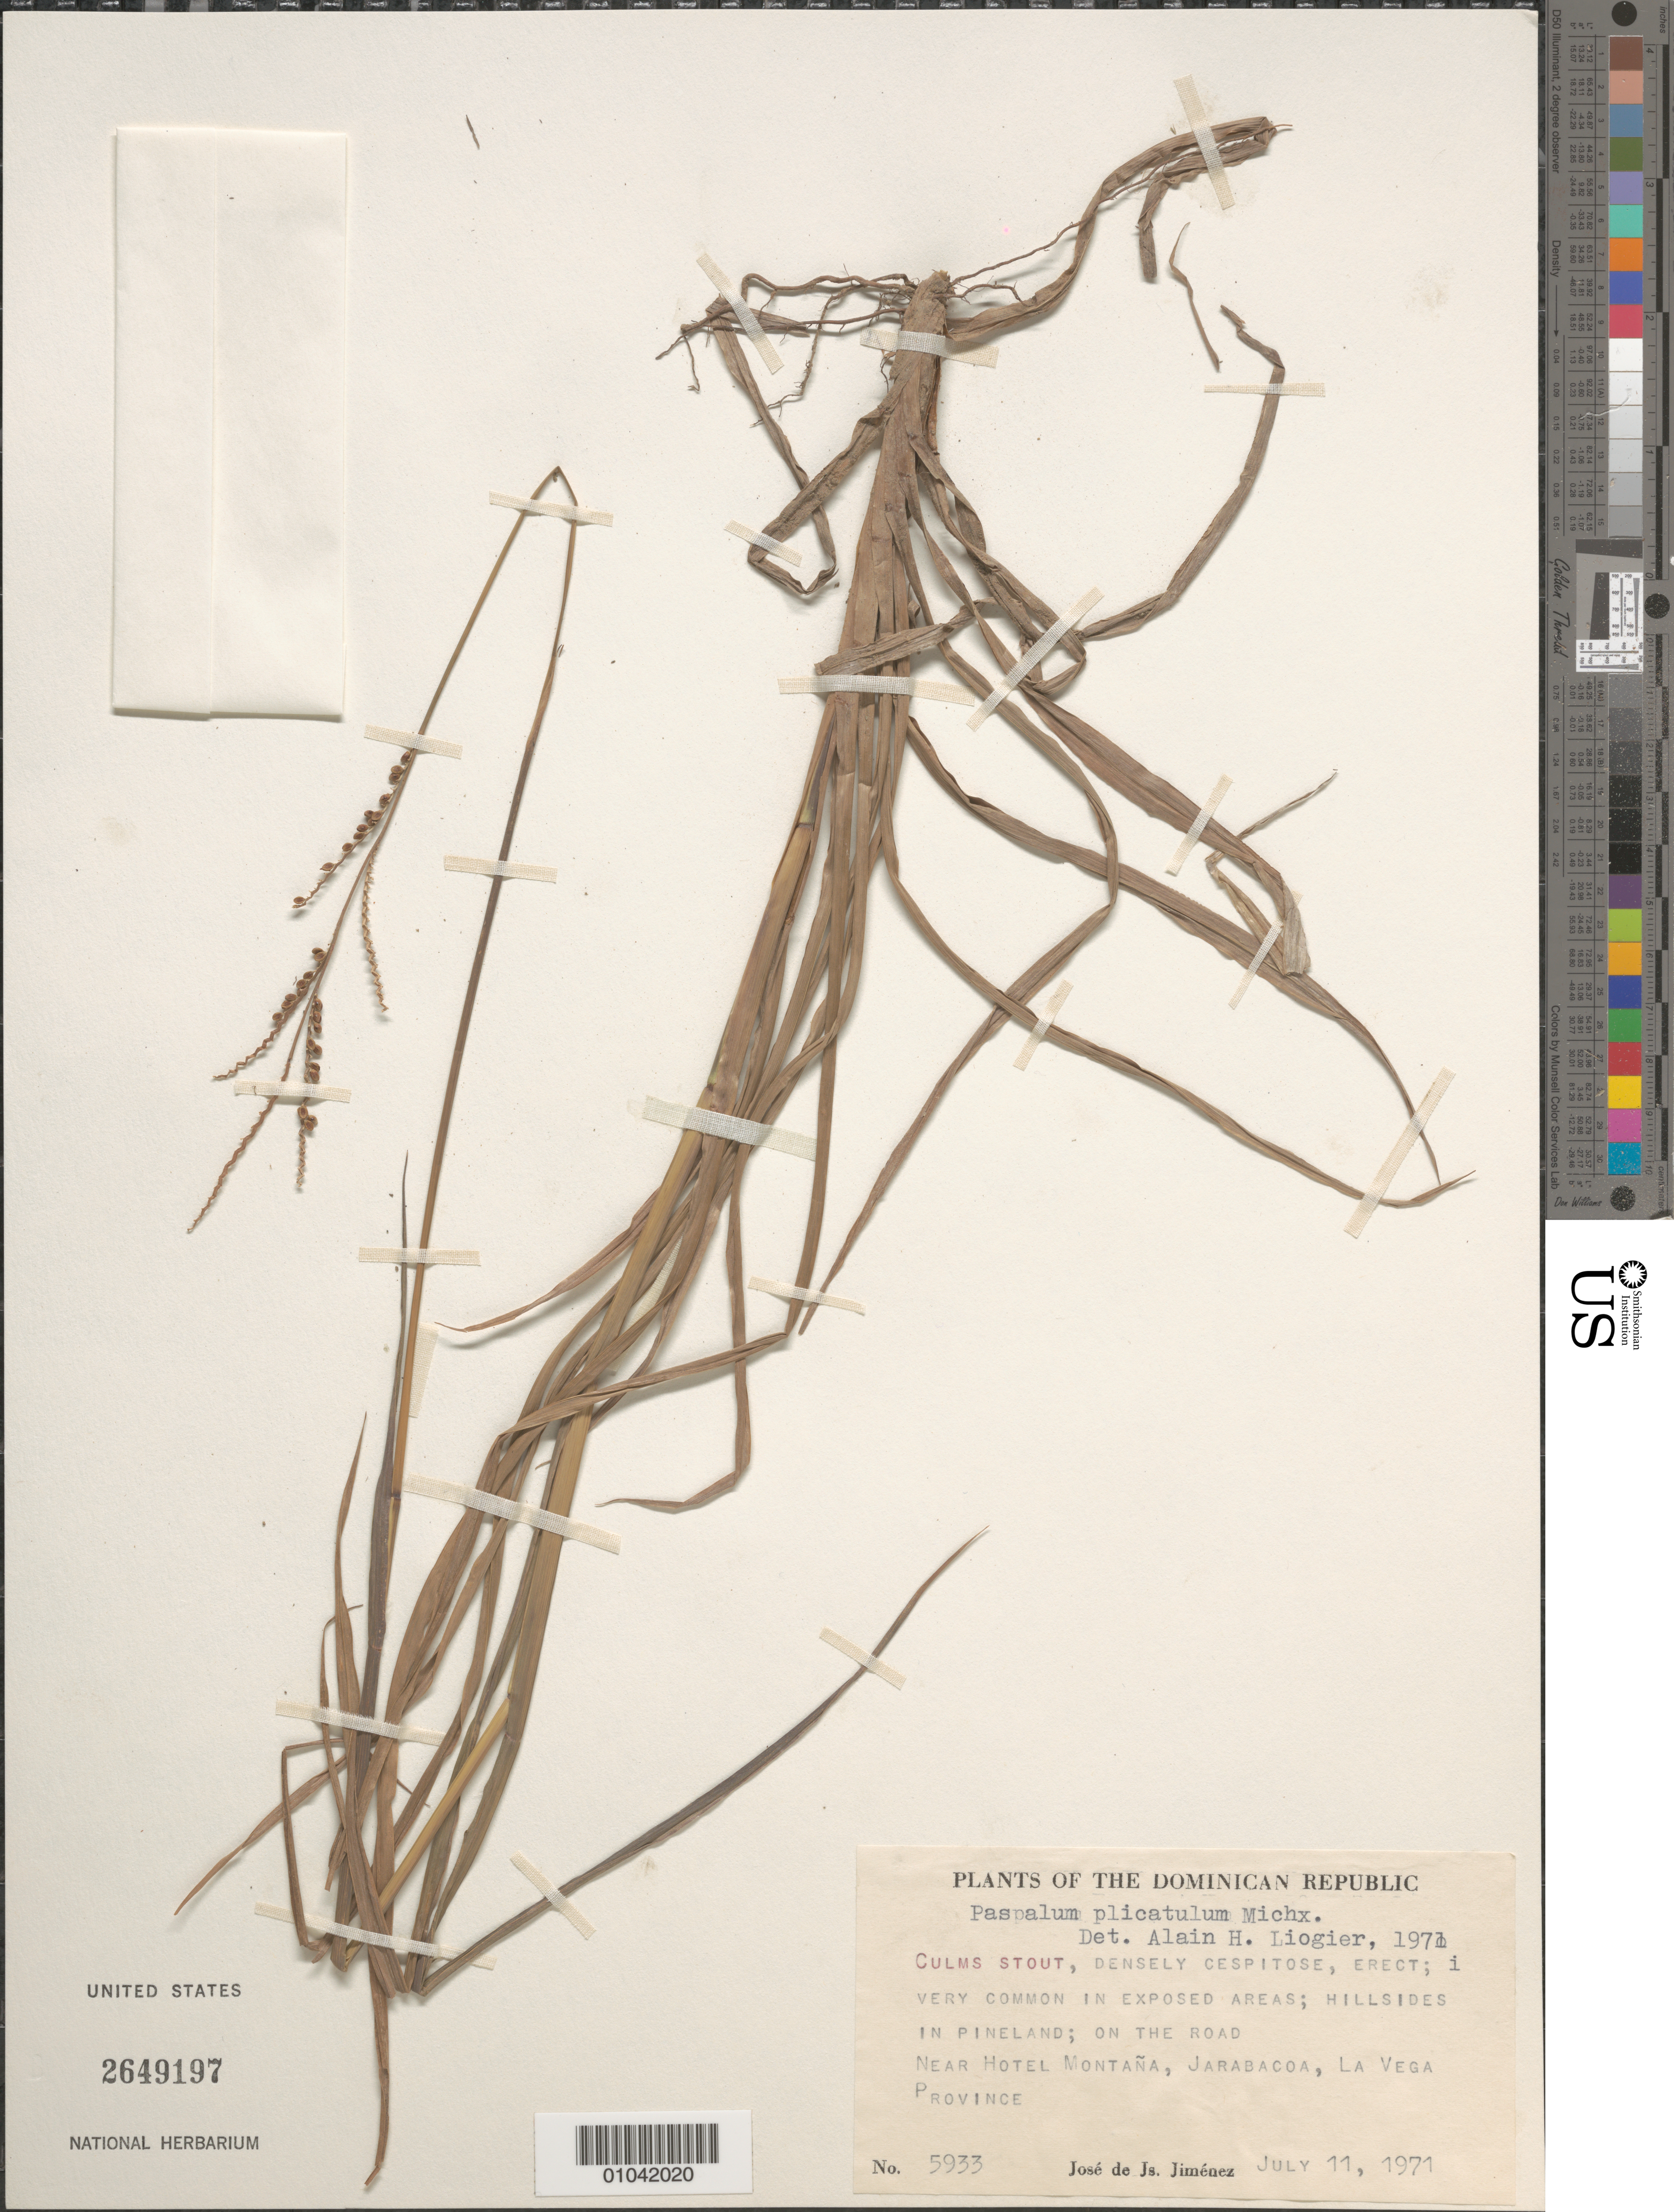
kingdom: Plantae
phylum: Tracheophyta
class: Liliopsida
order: Poales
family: Poaceae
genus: Paspalum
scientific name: Paspalum plicatulum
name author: Michx.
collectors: J. J. Jiménez Almonte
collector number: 5933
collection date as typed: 11 Jul 1971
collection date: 1971-07-11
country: Dominican Republic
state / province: La Vega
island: Hispaniola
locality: Jarabacoa, near Hotel Montana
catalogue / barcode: US 2649197